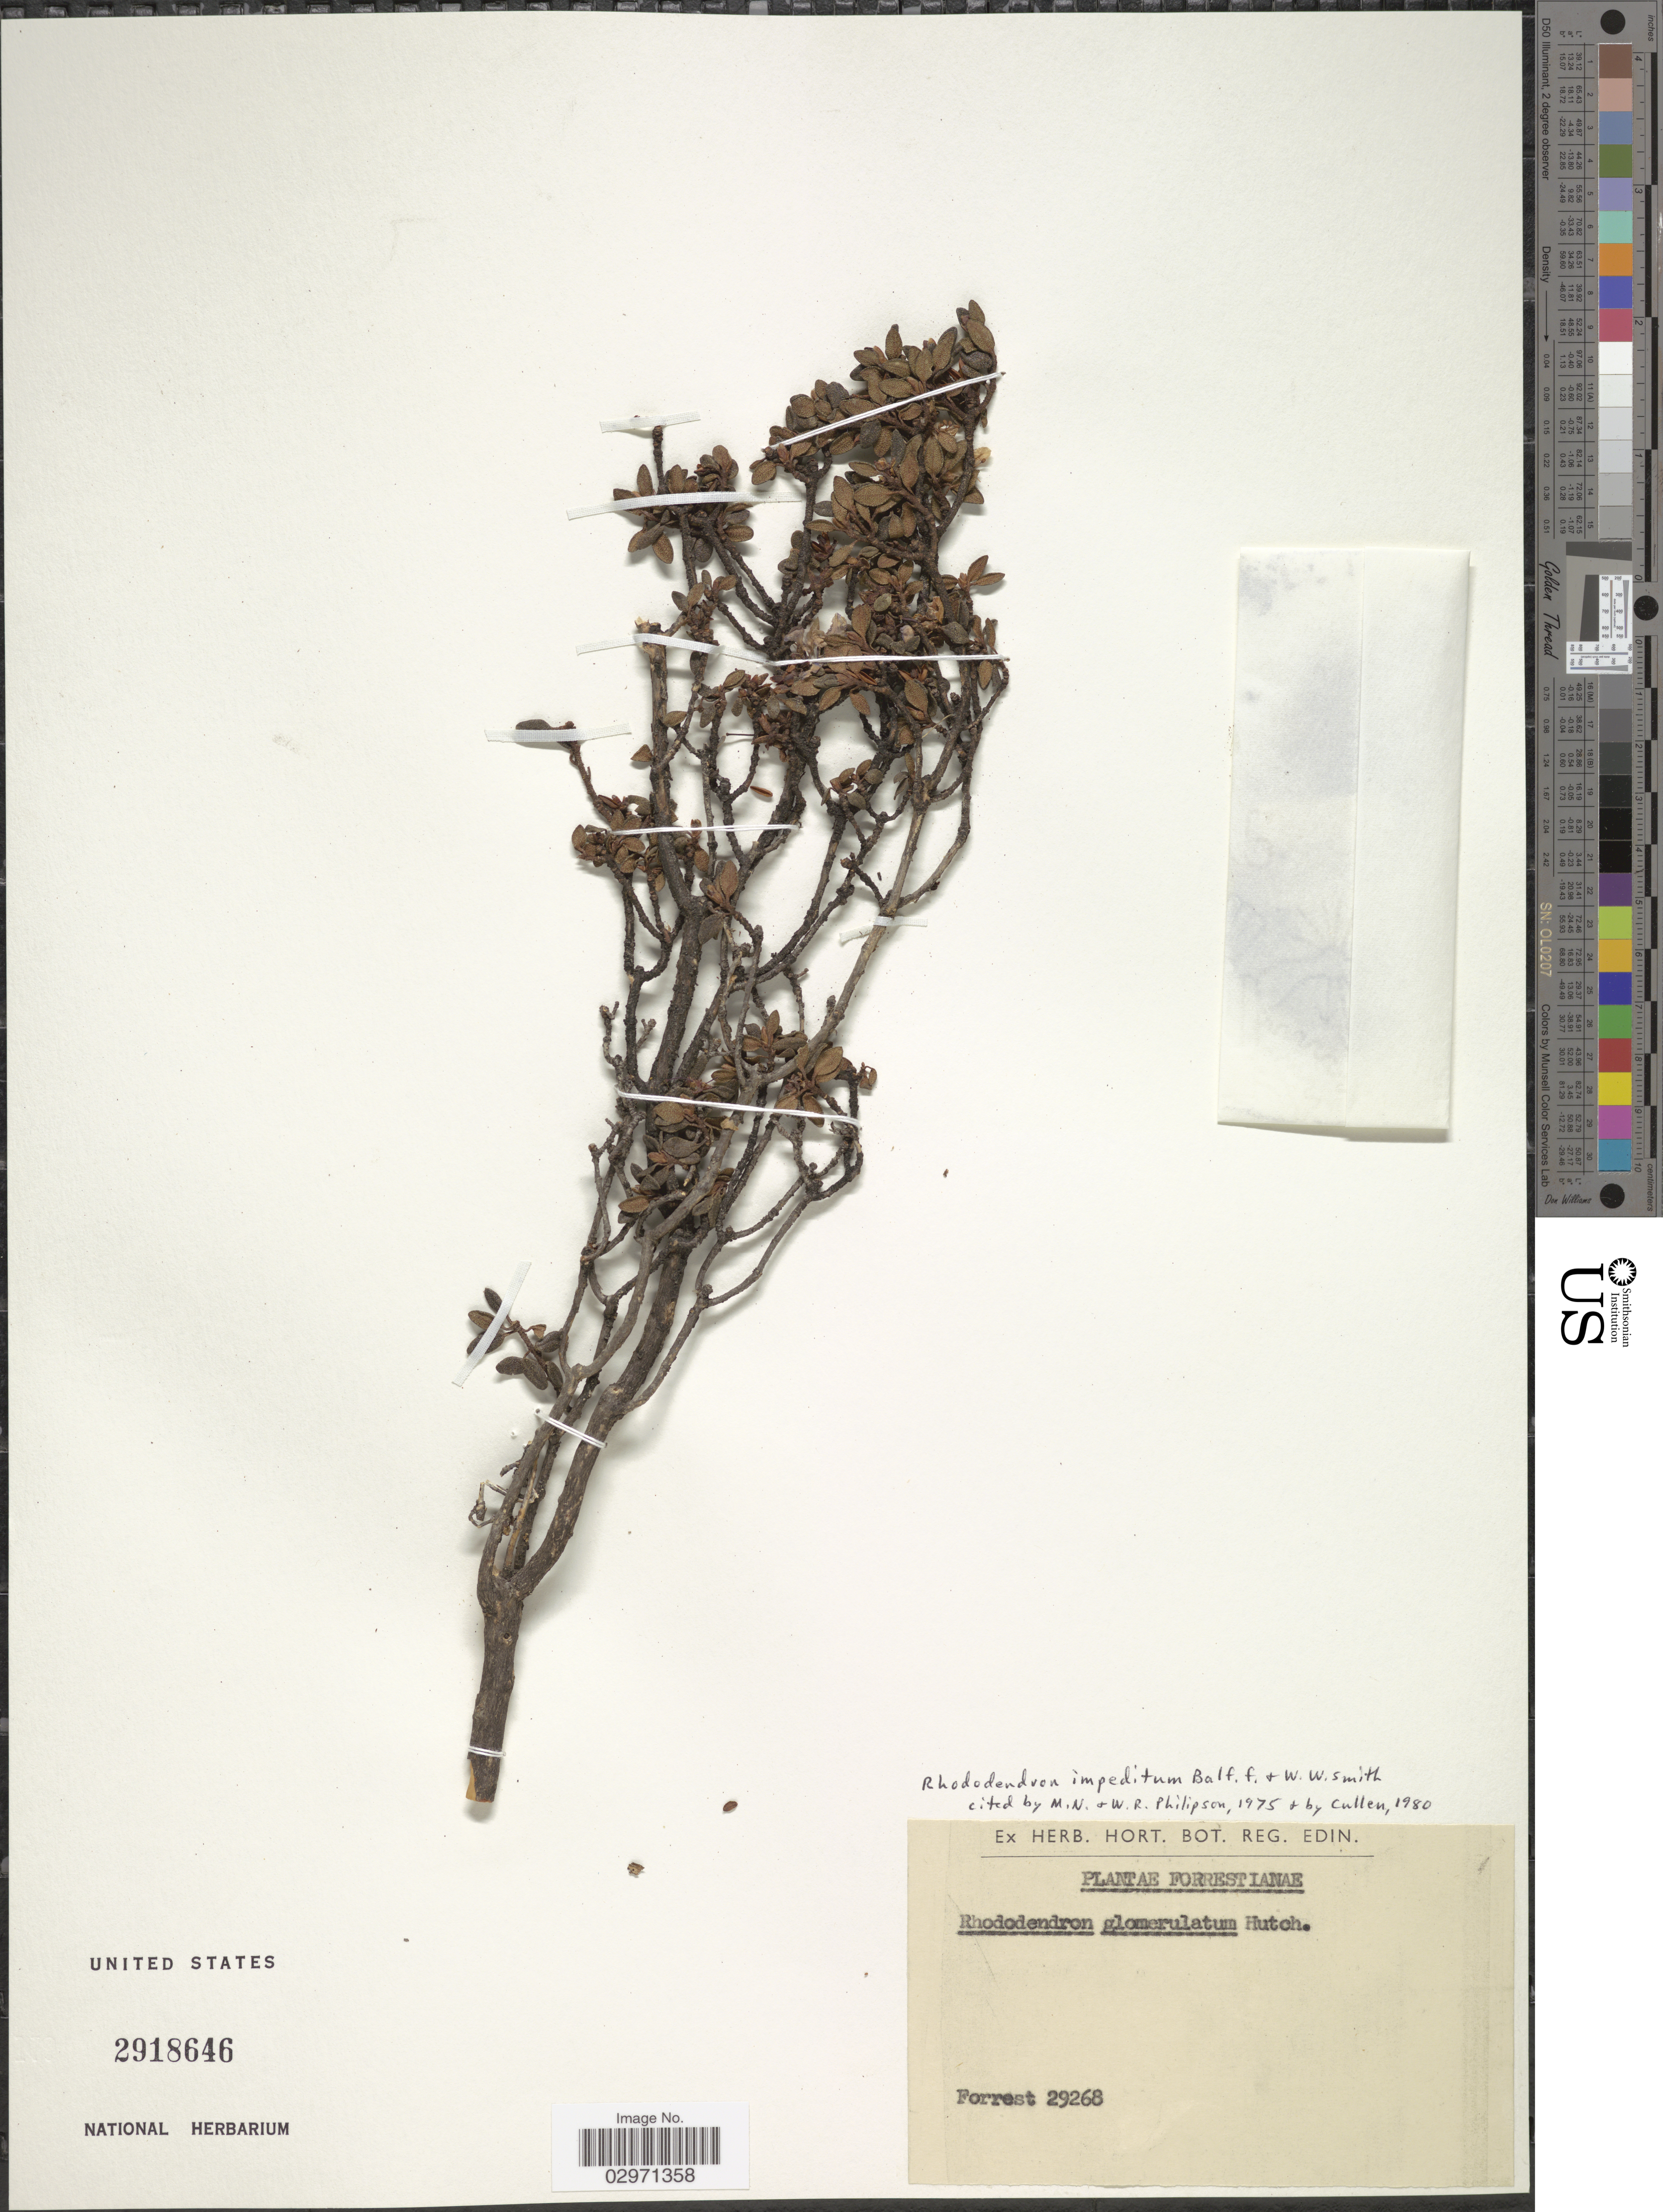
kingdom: Plantae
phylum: Tracheophyta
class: Magnoliopsida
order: Ericales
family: Ericaceae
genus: Rhododendron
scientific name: Rhododendron impeditum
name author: Balf. f. & W.W. Sm.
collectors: -. Forrest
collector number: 29268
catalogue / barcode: US 2918646